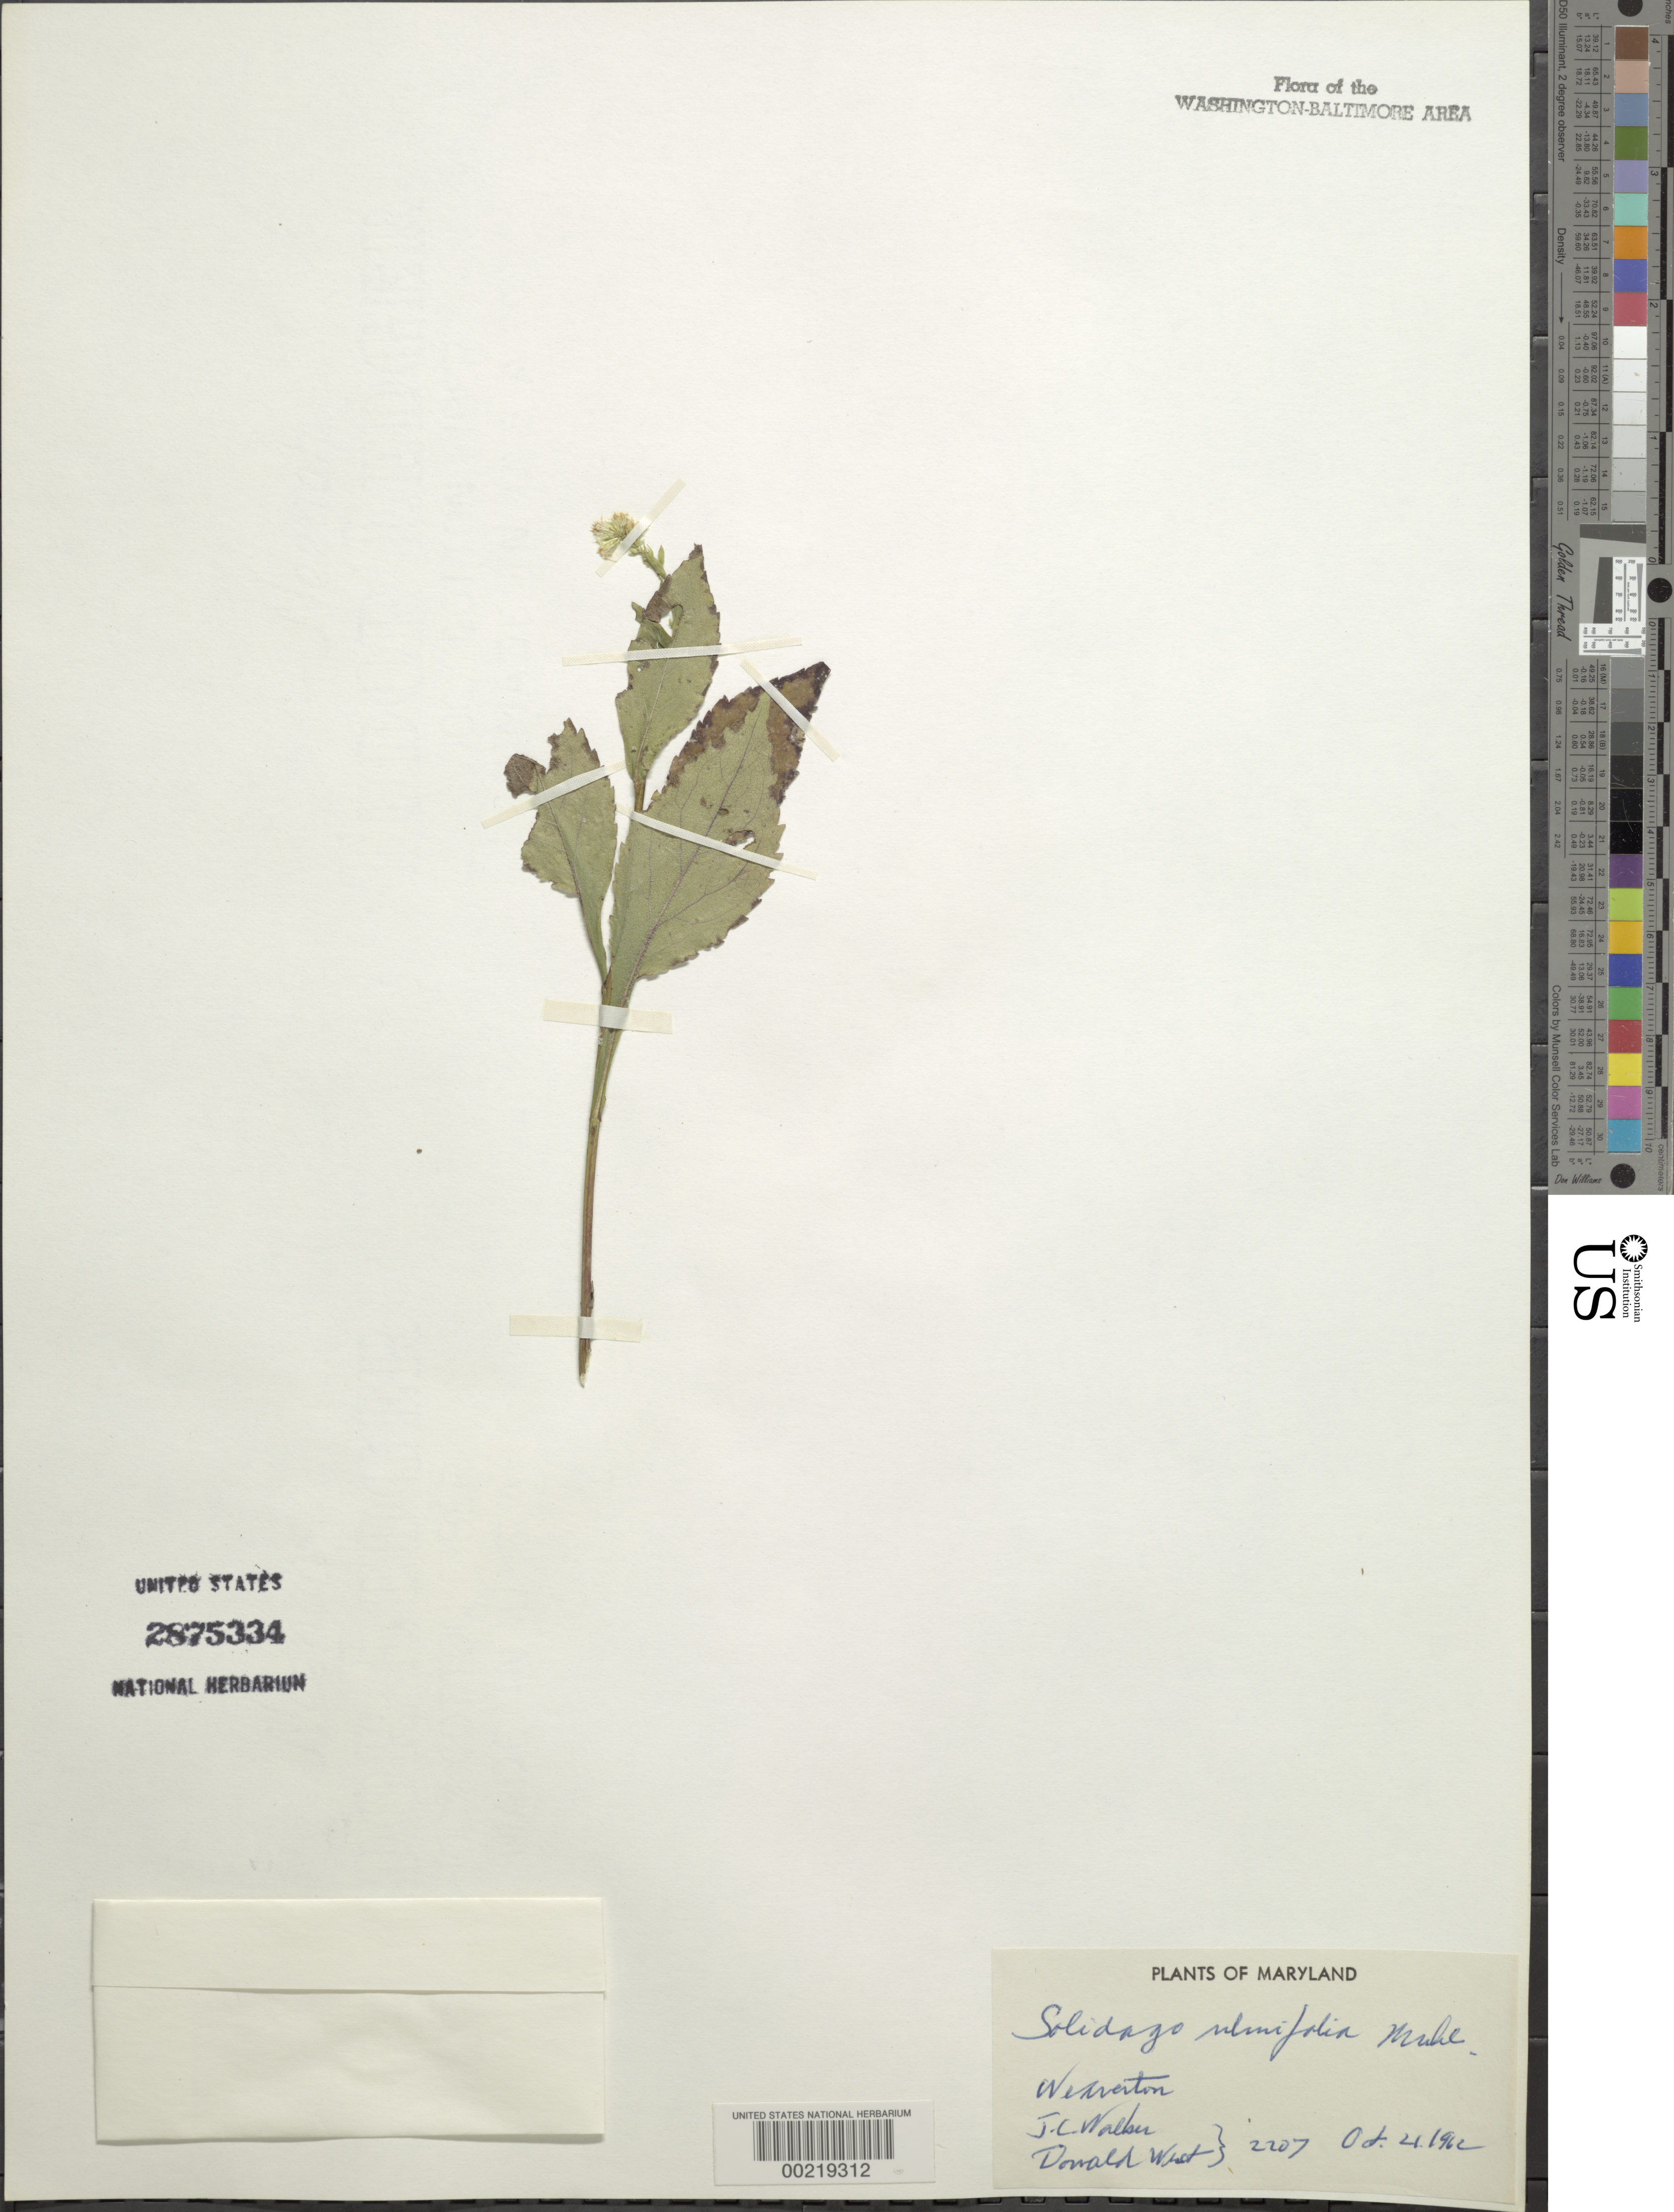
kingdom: Plantae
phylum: Tracheophyta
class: Magnoliopsida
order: Asterales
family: Asteraceae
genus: Solidago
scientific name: Solidago ulmifolia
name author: Muhl. ex Willd.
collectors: J. Walker & D. West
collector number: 2207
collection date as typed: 21 Oct 1962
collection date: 1962-10-21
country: United States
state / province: Maryland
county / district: Baltimore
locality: Weaverton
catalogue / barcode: US 2875334